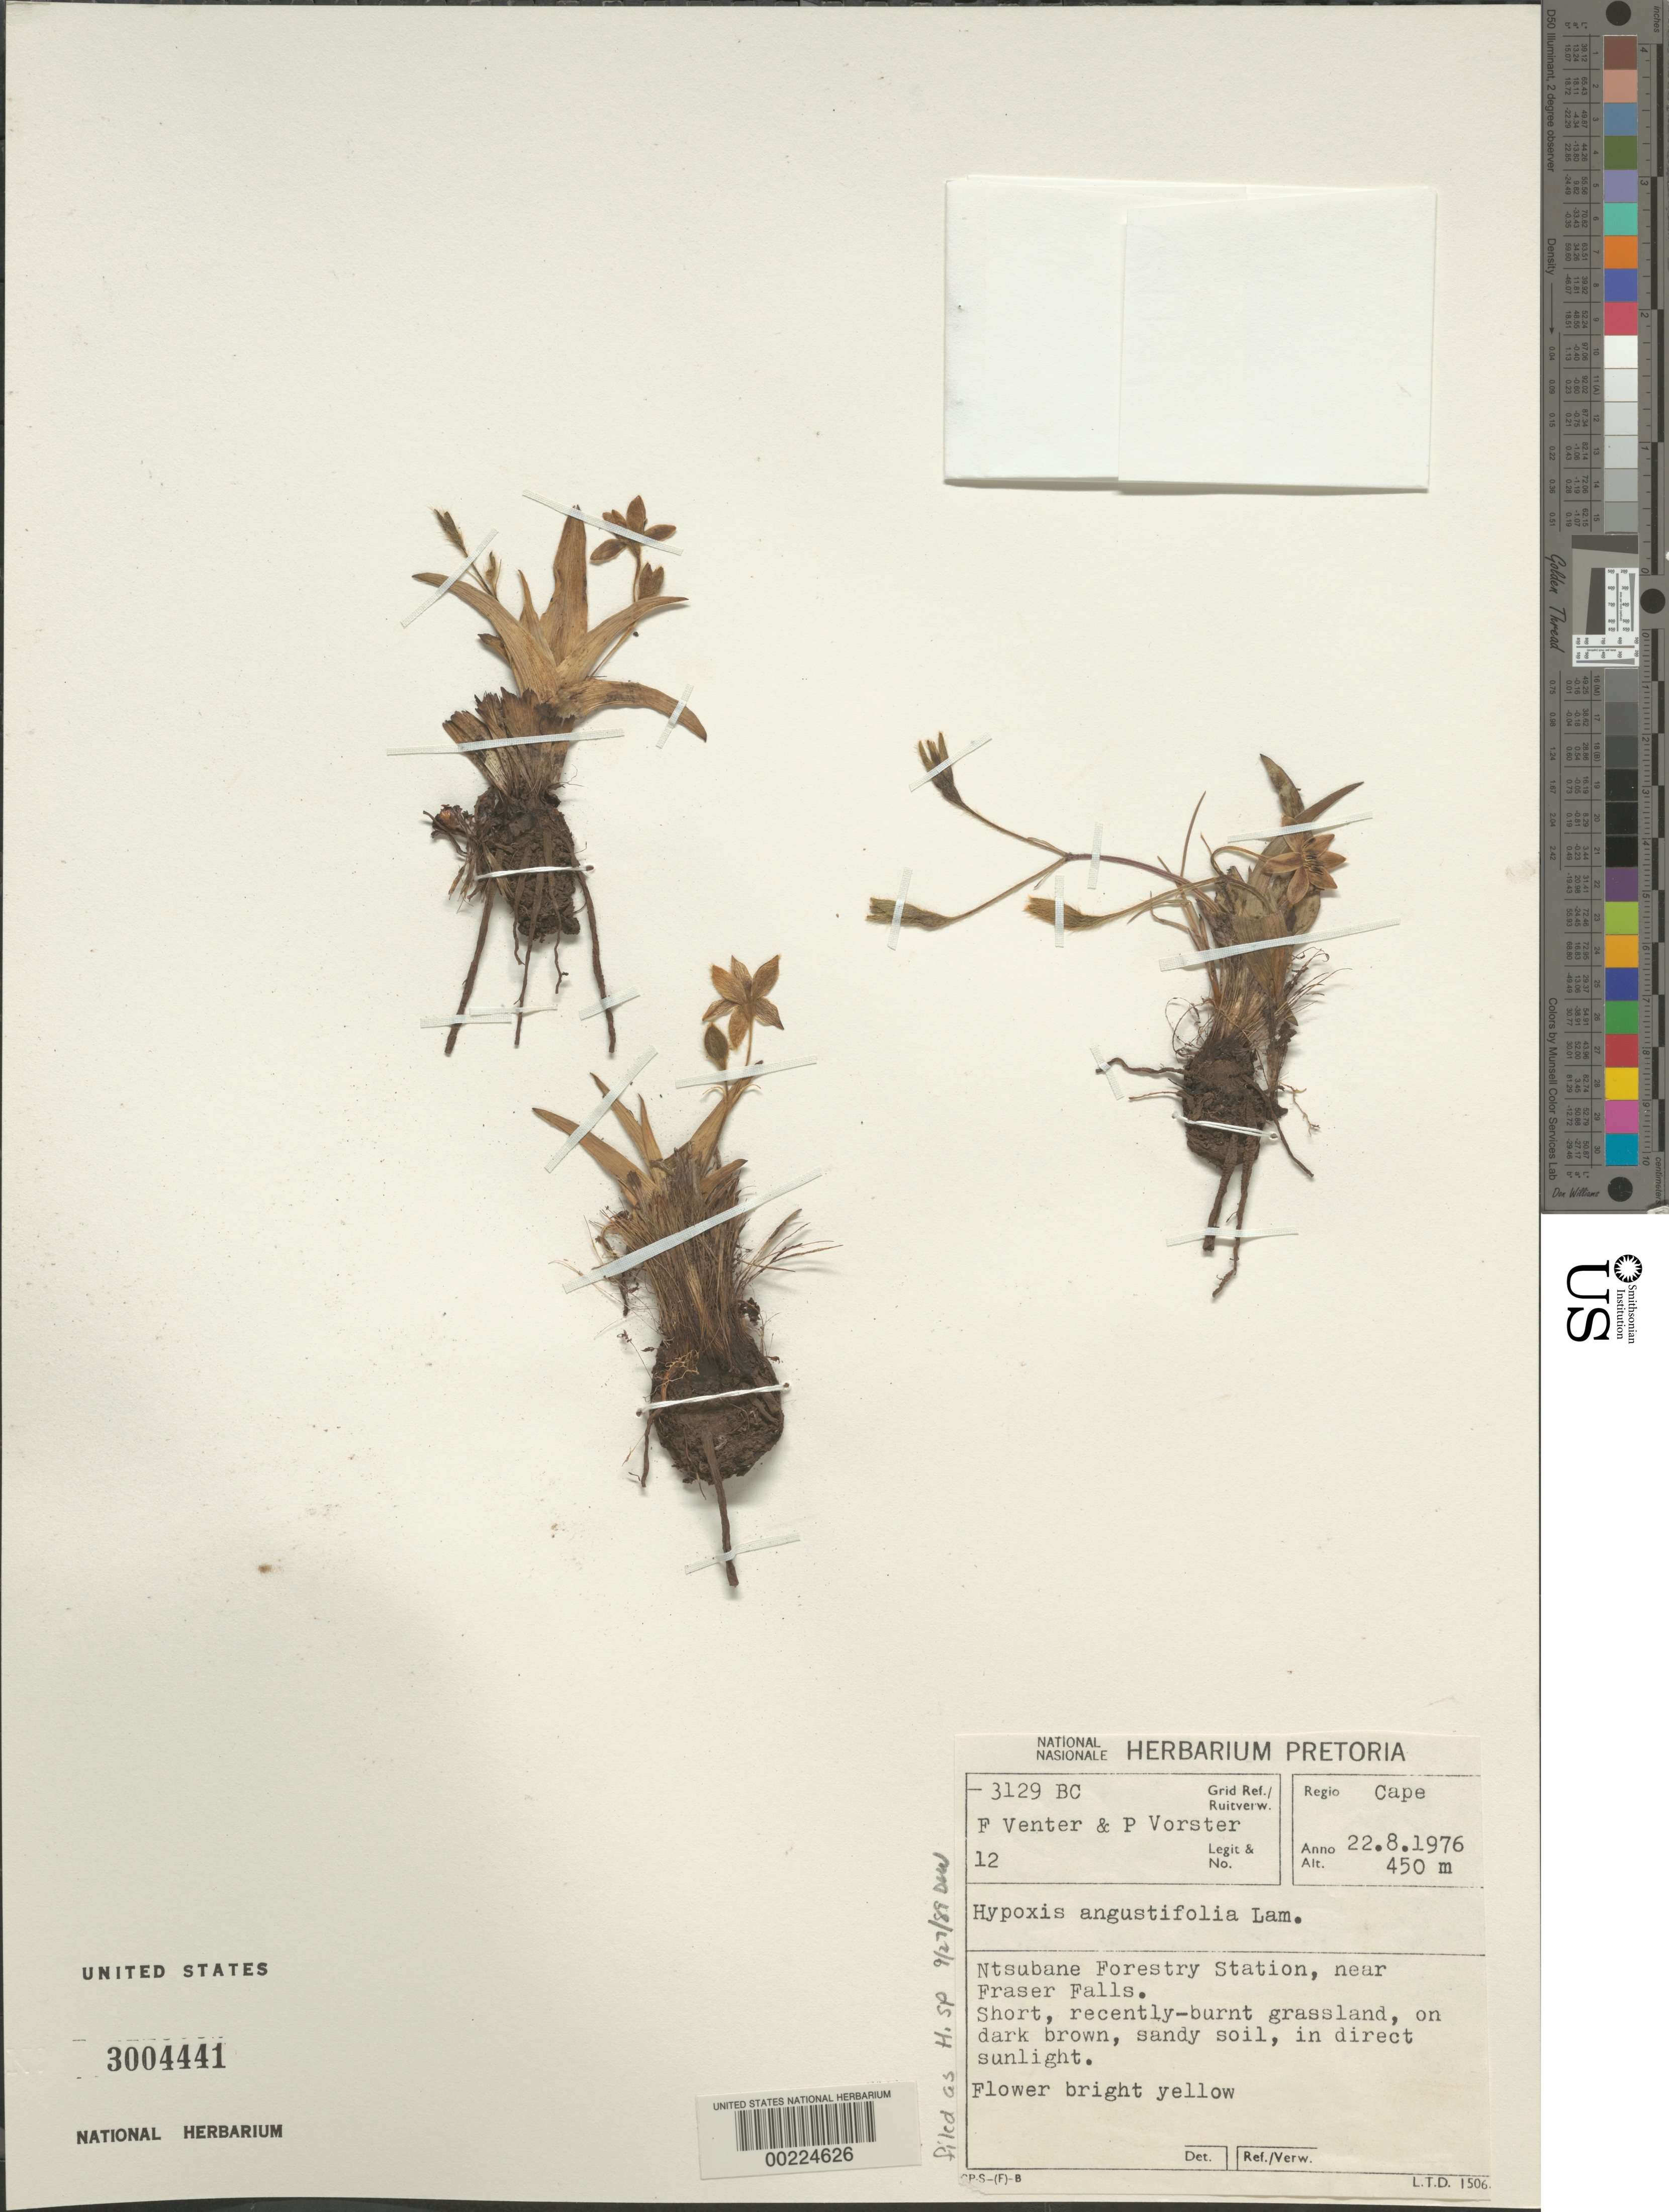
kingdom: Plantae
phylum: Tracheophyta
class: Liliopsida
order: Asparagales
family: Hypoxidaceae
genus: Hypoxis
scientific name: Hypoxis sp.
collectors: F. Venter & P. Vorster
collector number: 12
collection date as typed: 22 Aug 1976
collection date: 1976-08-22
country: South Africa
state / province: Eastern Cape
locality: Ntsubane forestry station, near fraser falls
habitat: Burnt grassland, on dk brown, sandy soil, in direct sunlight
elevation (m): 450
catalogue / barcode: US 3004441